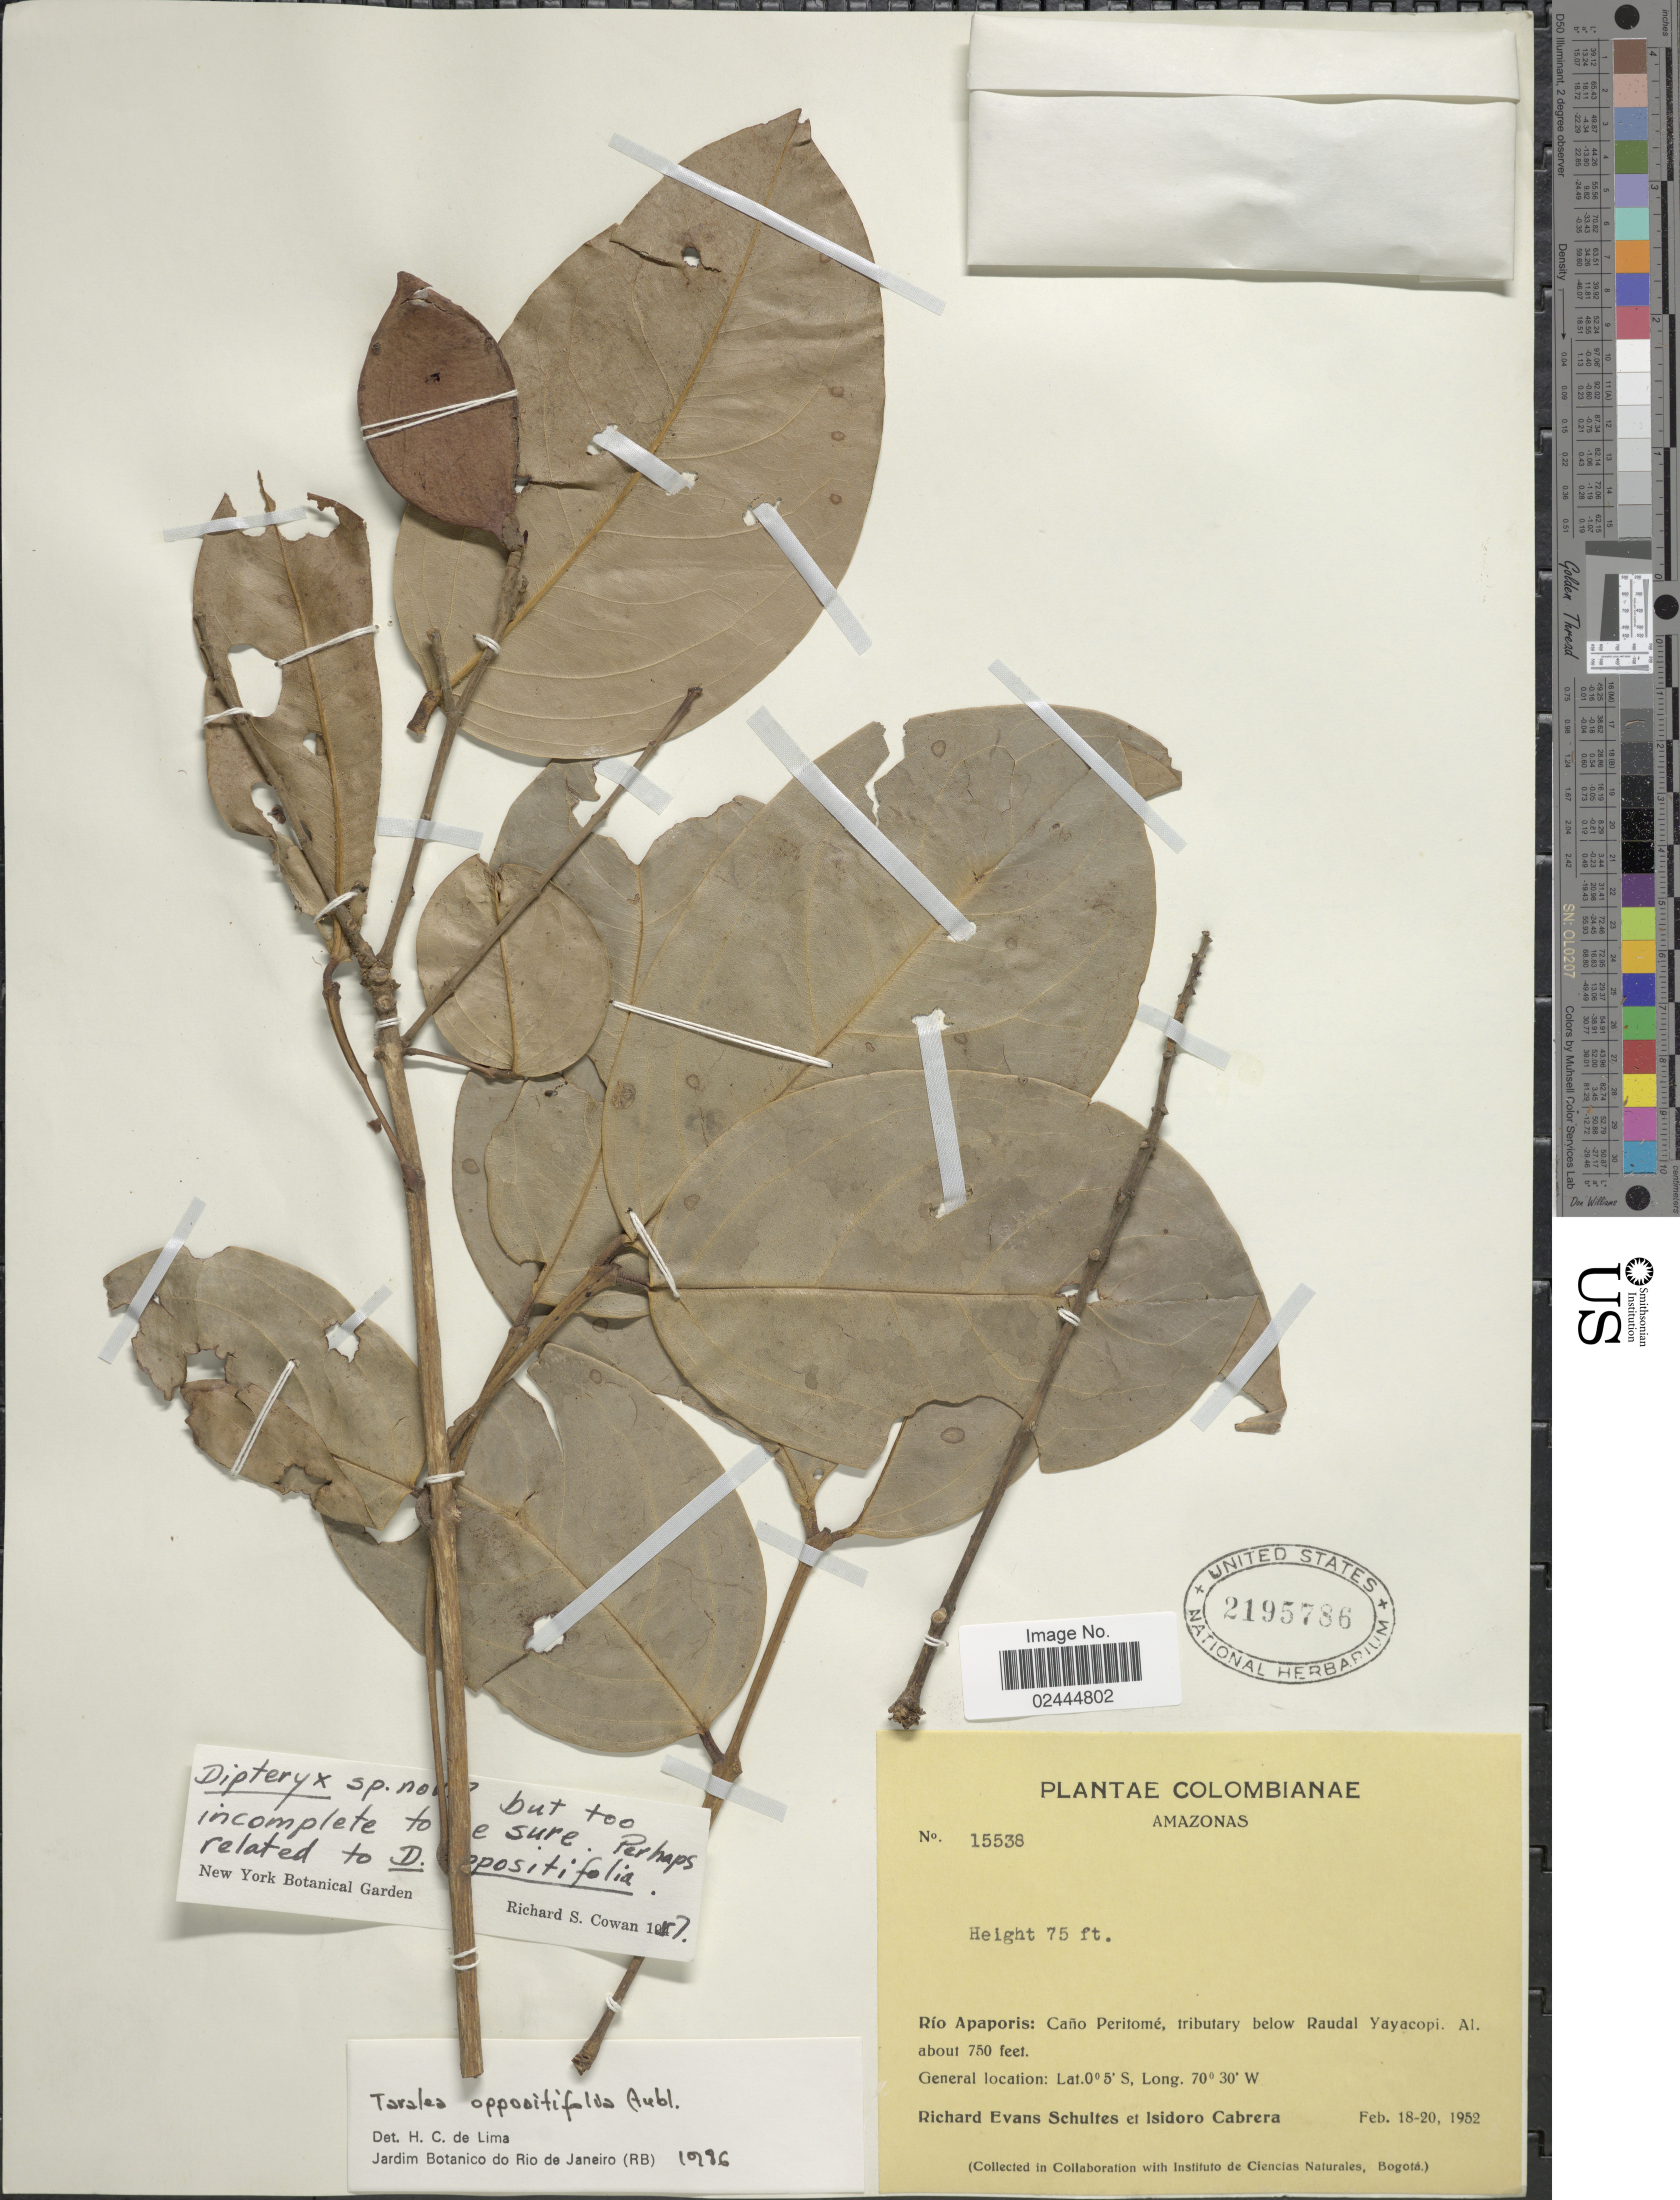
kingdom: Plantae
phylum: Tracheophyta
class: Magnoliopsida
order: Fabales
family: Fabaceae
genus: Taralea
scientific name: Taralea oppositifolia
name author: Aubl.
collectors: R. E. Schultes & I. Cabrera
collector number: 15538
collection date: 1952-02-18/1952-02-20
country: Colombia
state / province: Amazônas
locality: Rio Apaporis: Cano Peritome, tributary below Raudal Yayacopi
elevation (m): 229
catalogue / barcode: US 2195786